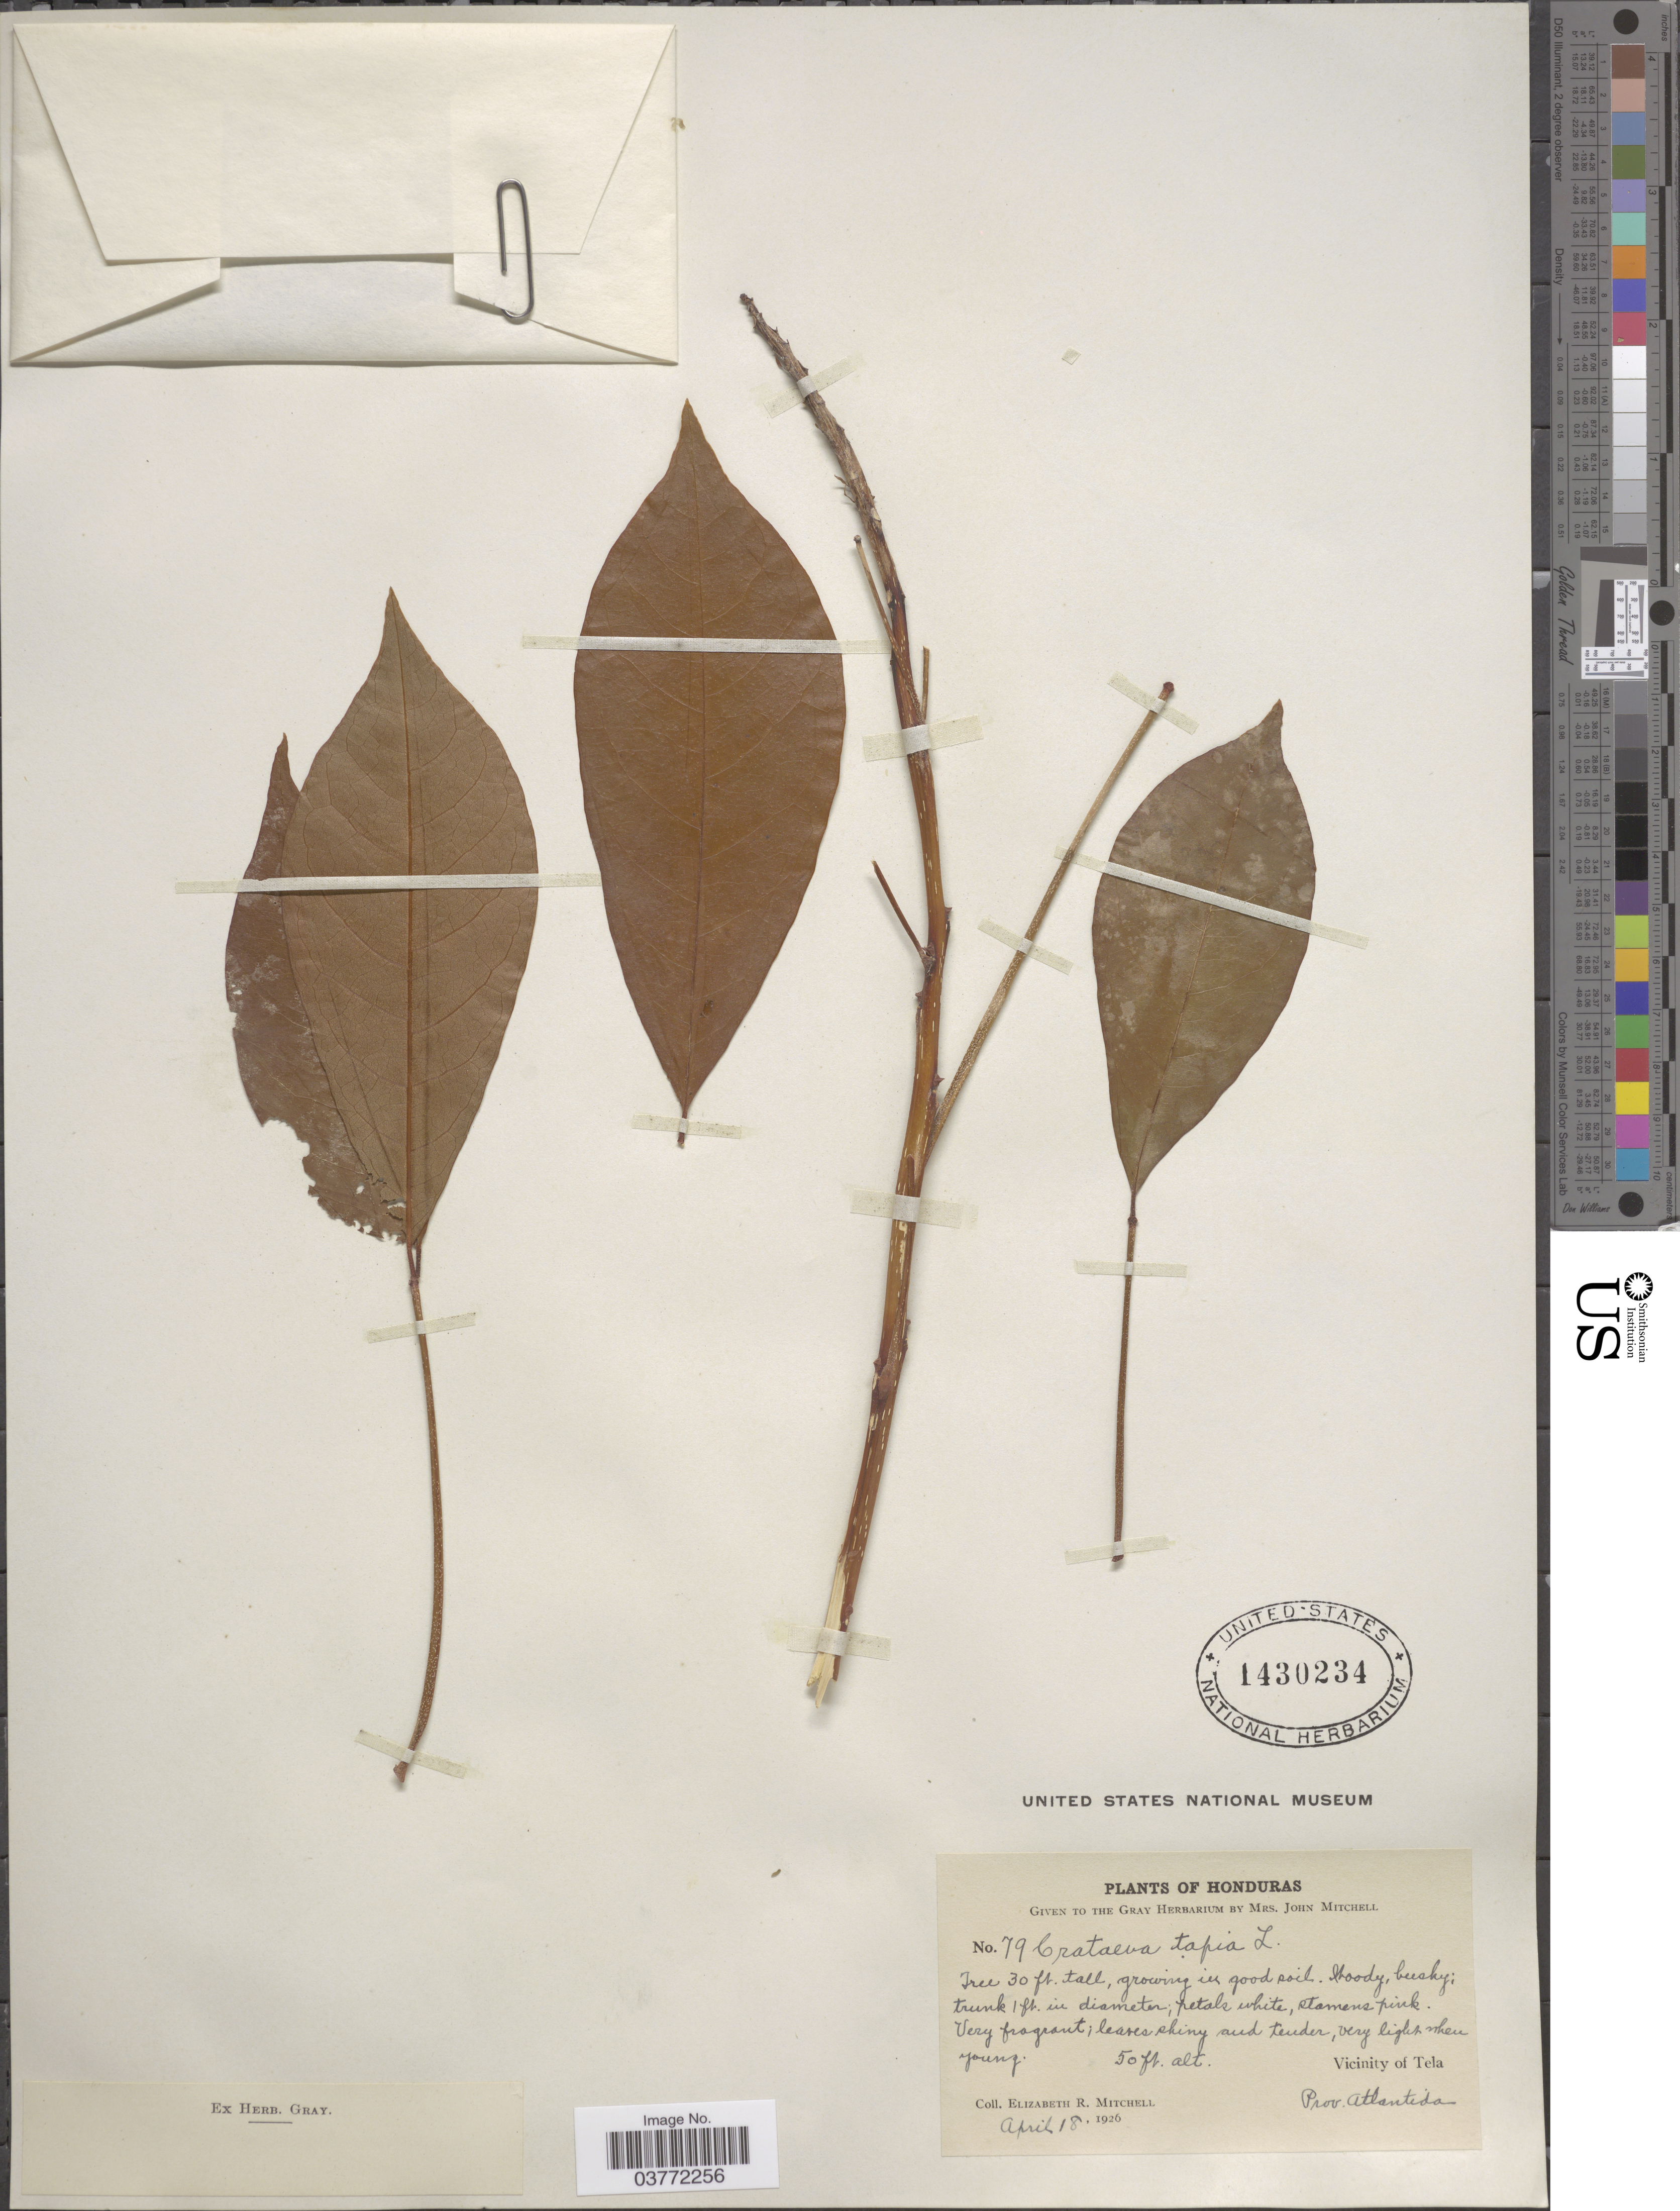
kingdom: Plantae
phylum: Tracheophyta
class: Magnoliopsida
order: Brassicales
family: Capparaceae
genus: Crateva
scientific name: Crateva tapia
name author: L.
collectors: E. Mitchell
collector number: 79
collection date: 1926-04-18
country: Honduras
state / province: Atlantida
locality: Vicinity of Tela.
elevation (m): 15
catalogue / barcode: US 1430234